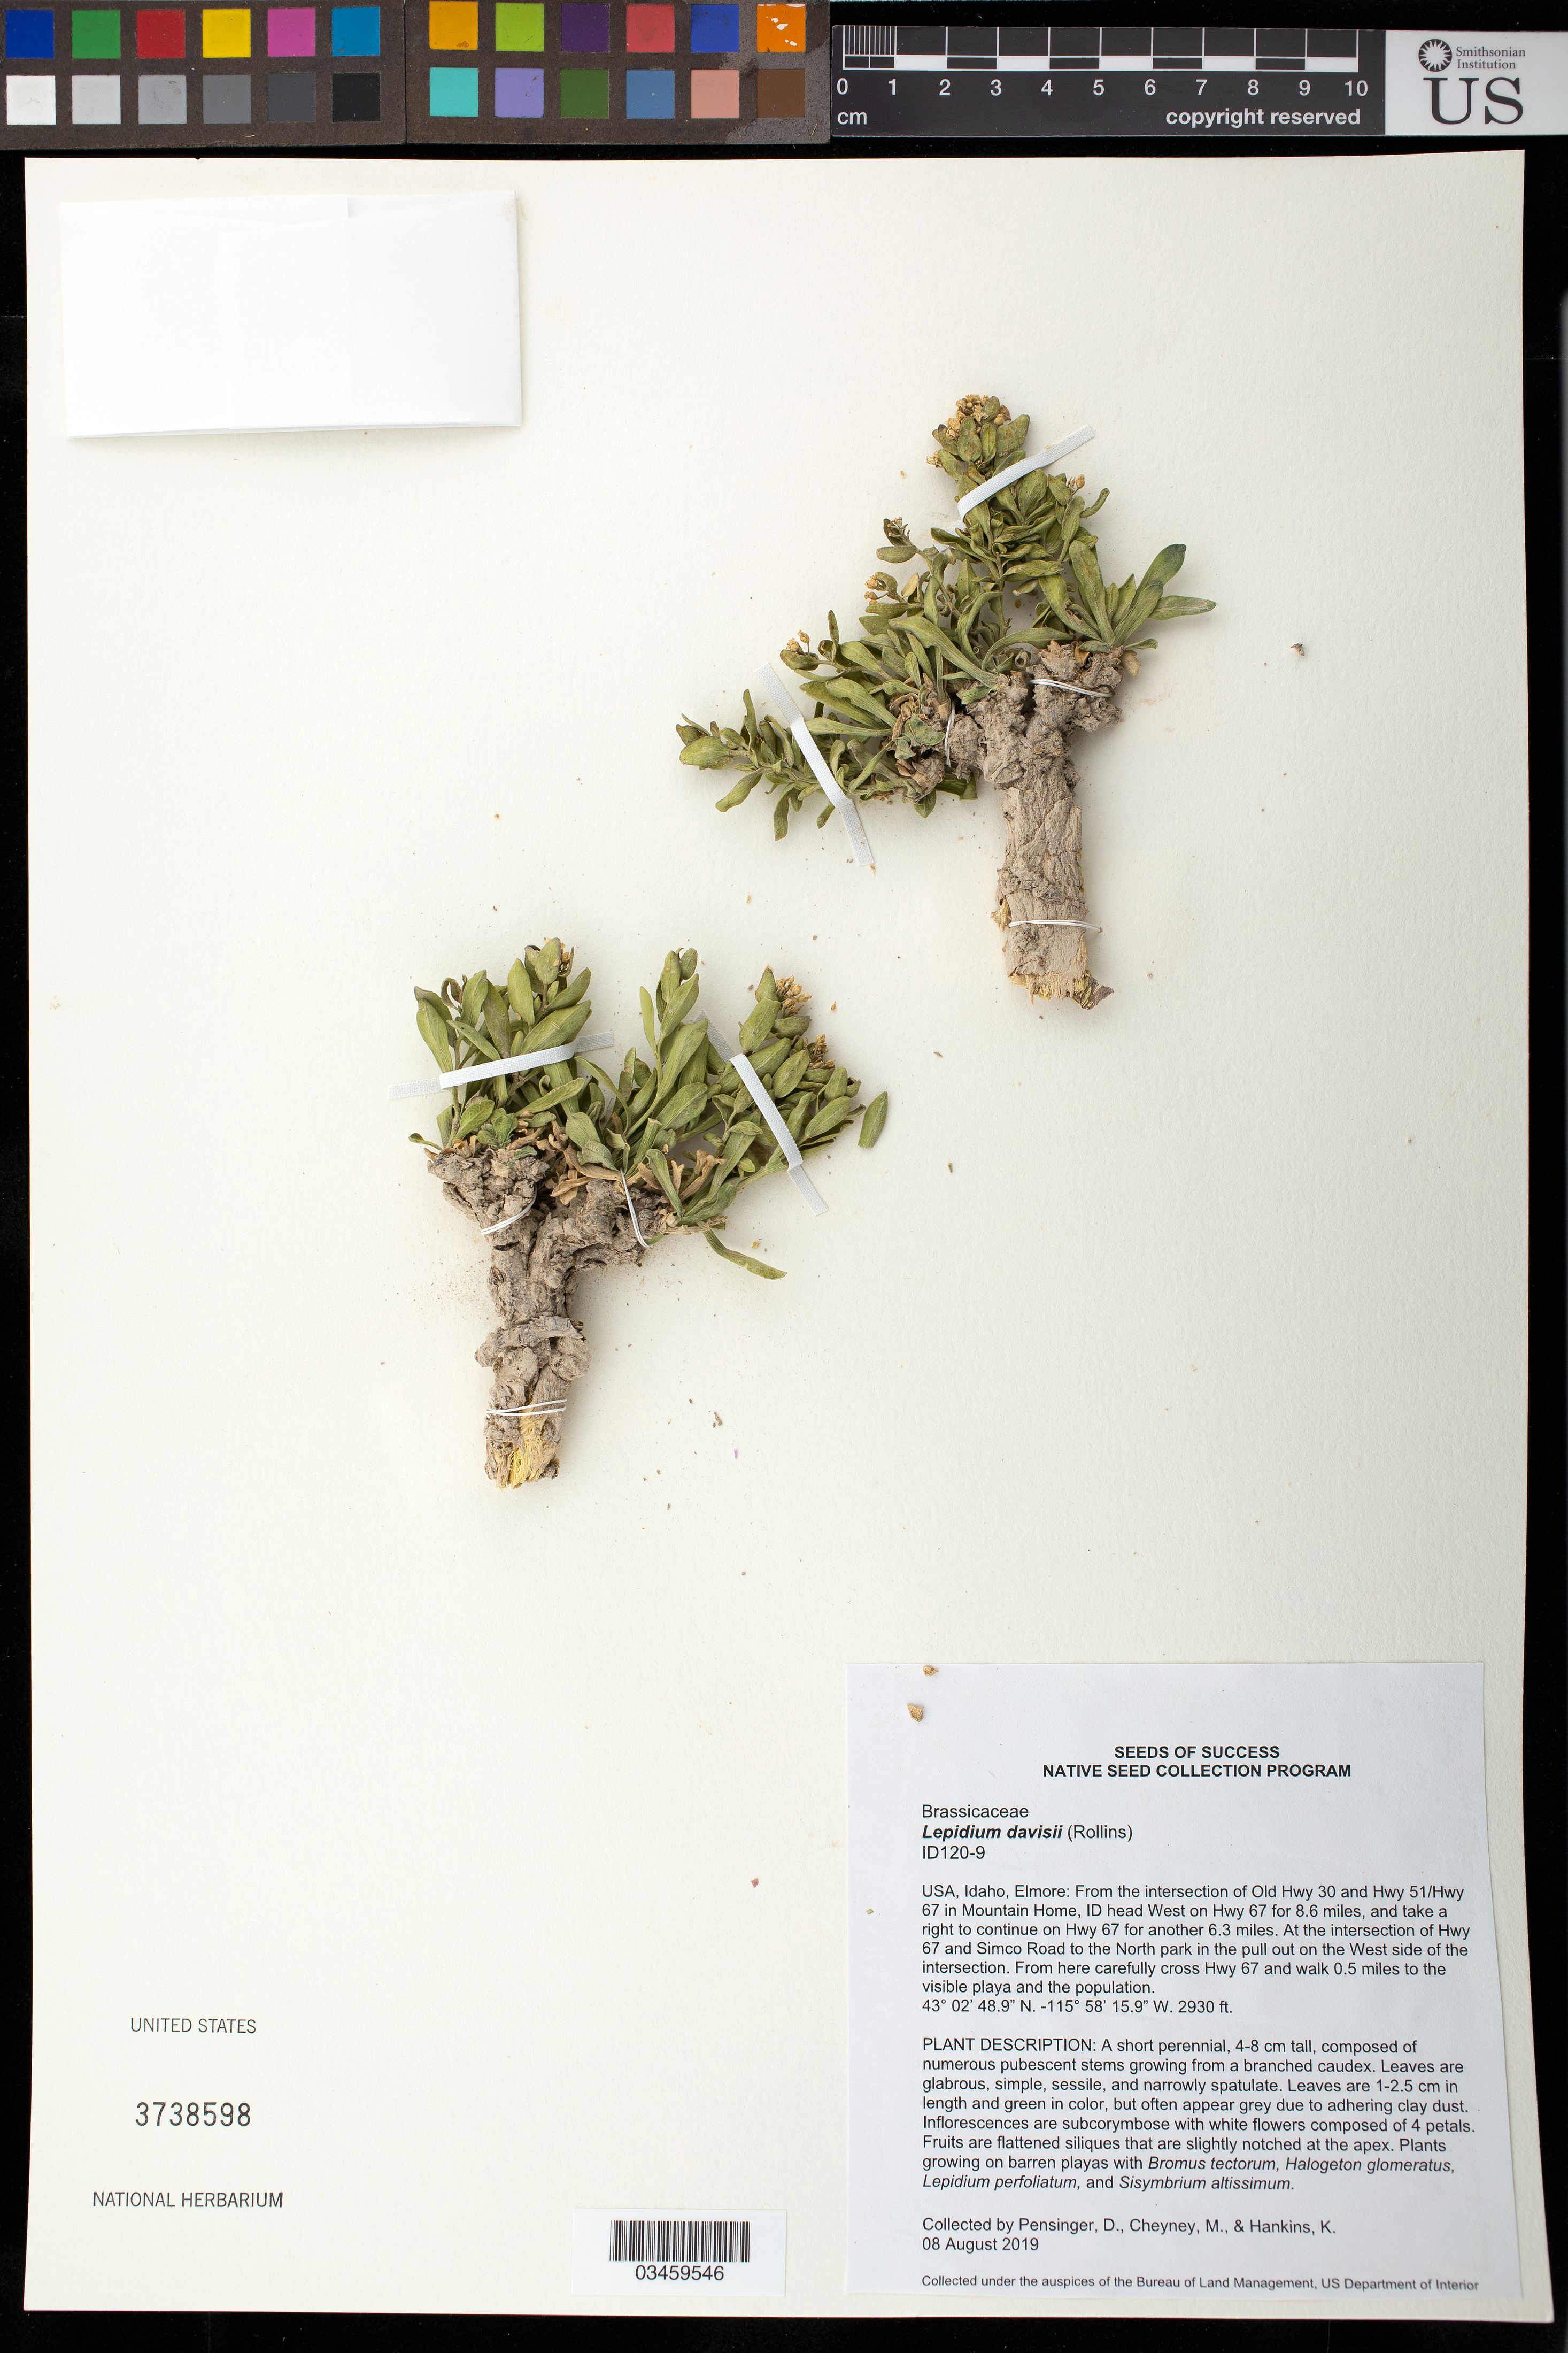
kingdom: Plantae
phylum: Tracheophyta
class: Magnoliopsida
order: Brassicales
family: Brassicaceae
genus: Lepidium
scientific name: Lepidium davisii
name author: Rollins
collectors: D. Pensinger, M. Cheyne & K. Hankins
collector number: ID120-9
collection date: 2019-08-08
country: United States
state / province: Idaho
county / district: Elmore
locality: From the intersection of Old Hwy 30 and Hwy 51/Hwy 67 in Mountain Home head W on Hwy 67 for 8.6 mi, take right to continue on Hwy 67 for another 6.3 mi. At the intersection of Hwy 67 and Simco Rd to the North Park pull out on the W side of the intersection, from here cross Hwy 67 and walk 0.5 mi to the population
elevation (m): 893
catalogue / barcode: US 3738598